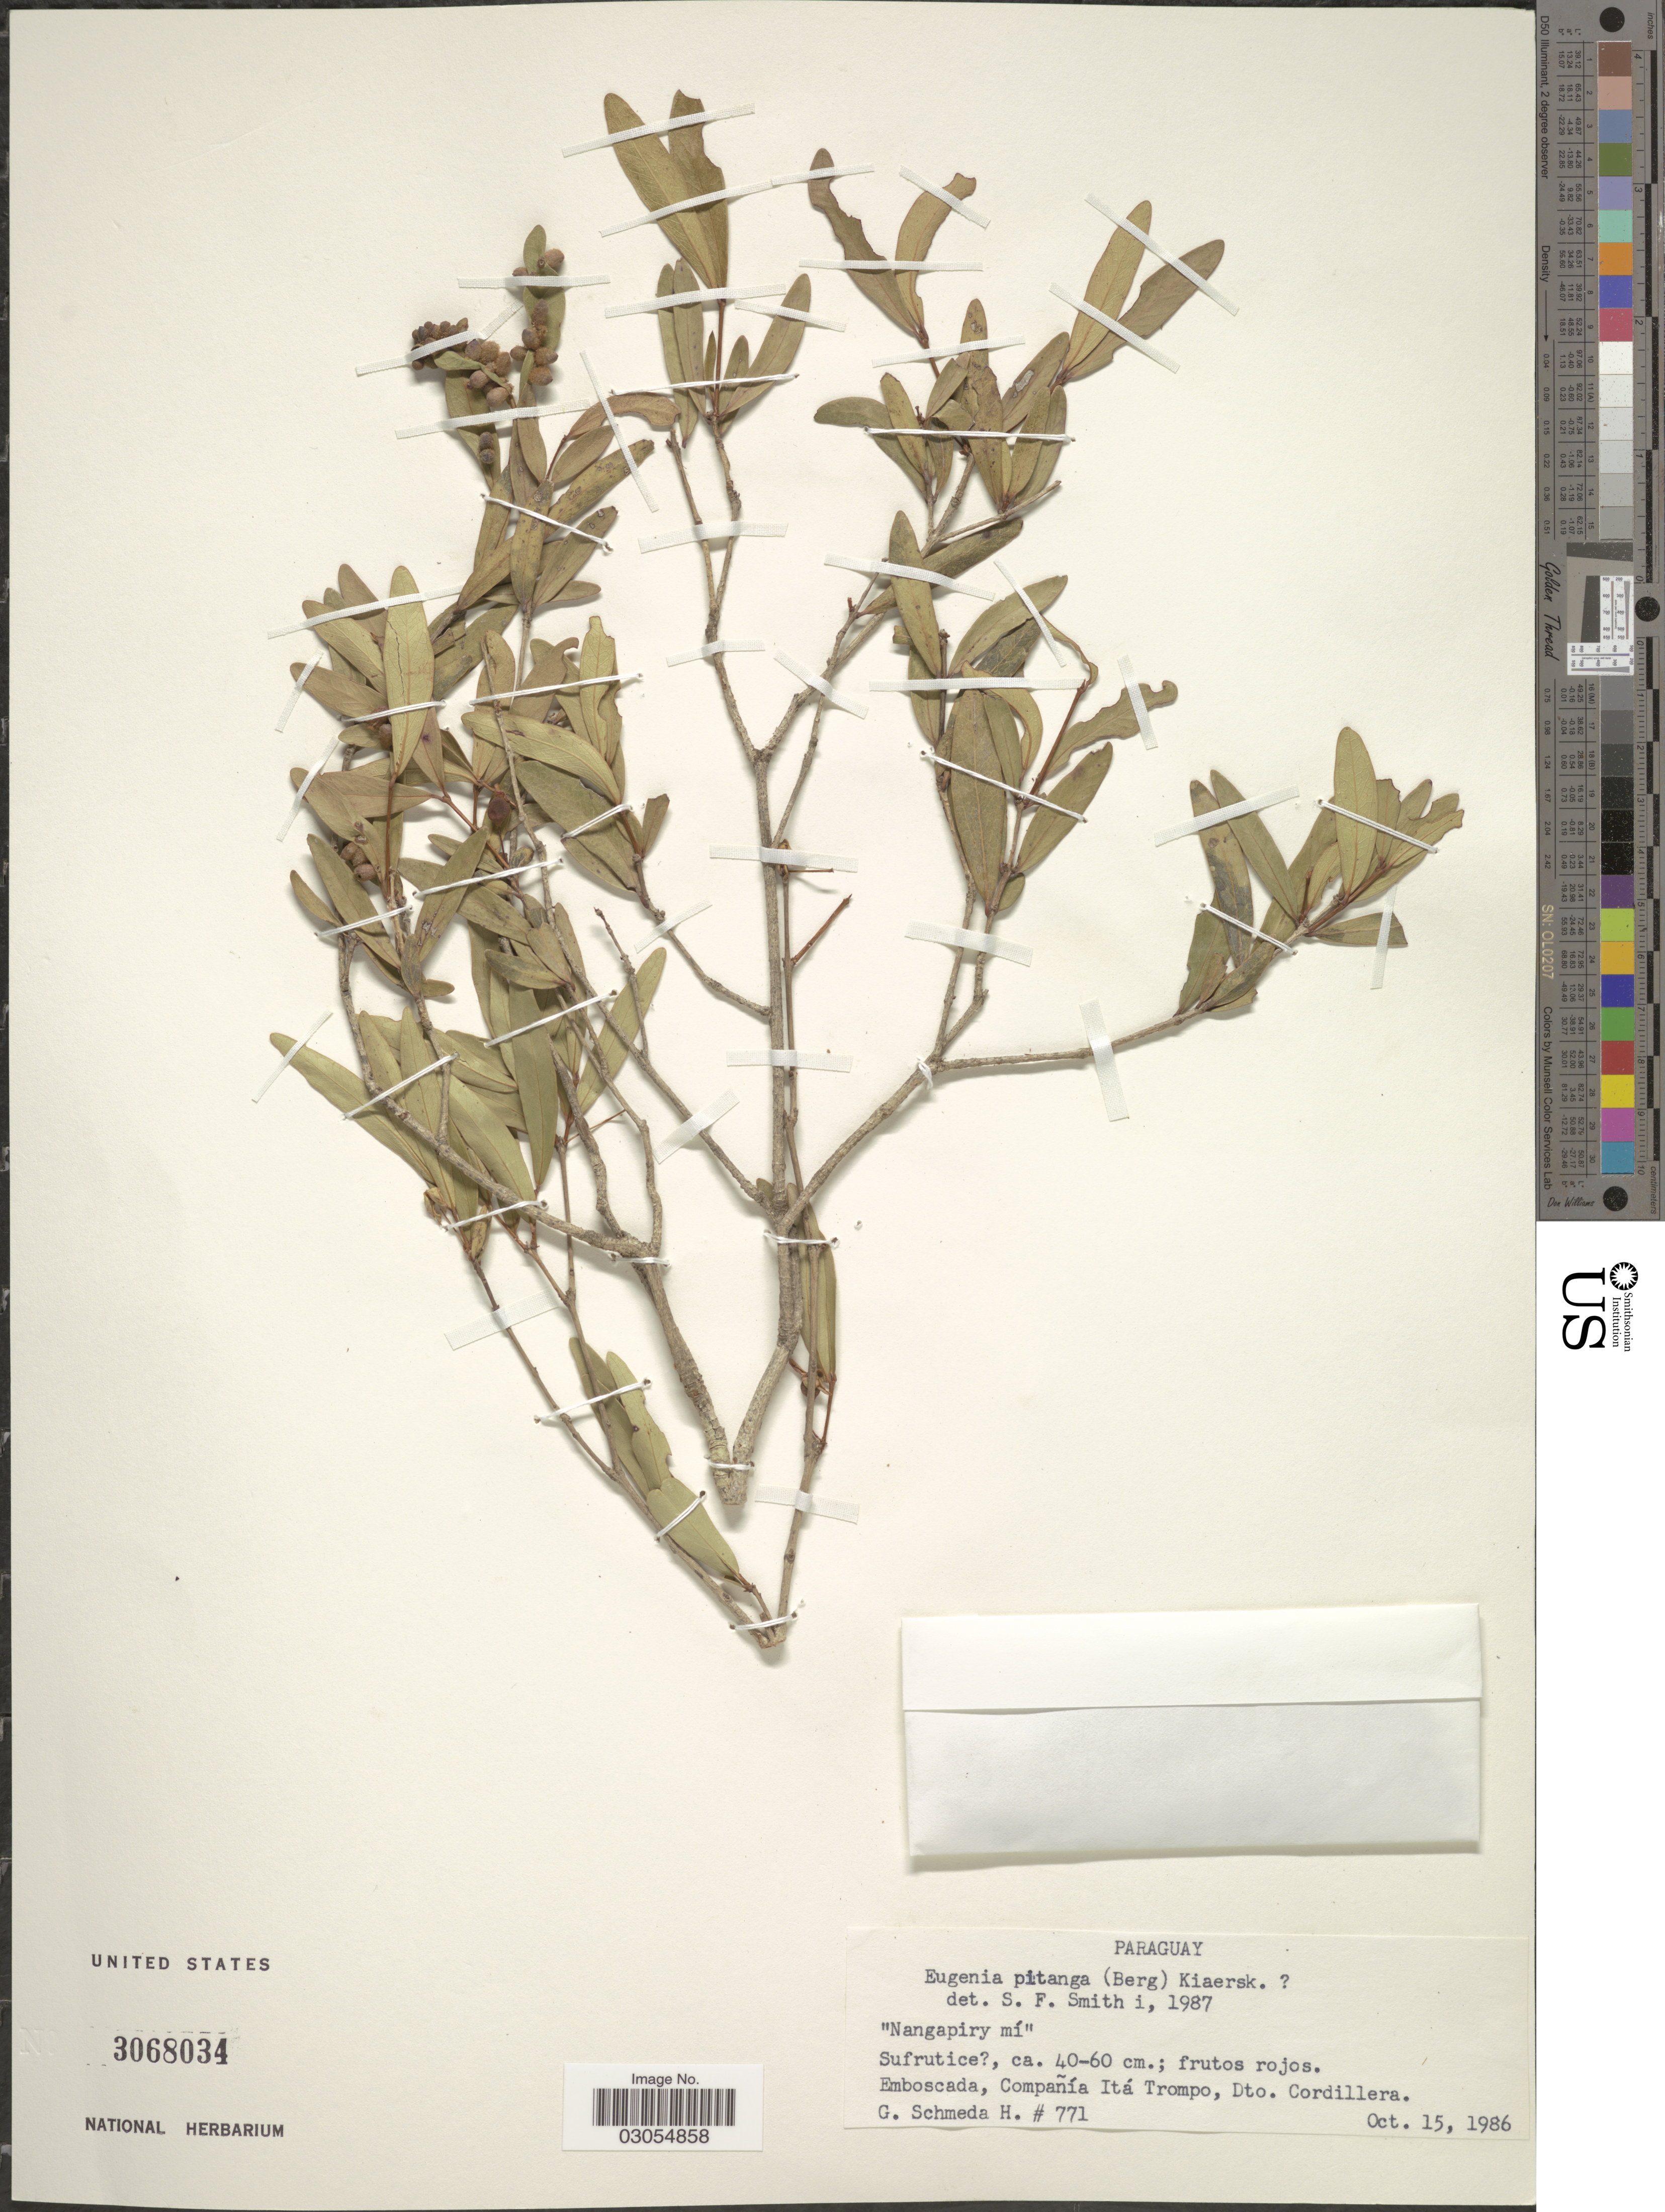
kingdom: Plantae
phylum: Tracheophyta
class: Magnoliopsida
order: Myrtales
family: Myrtaceae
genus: Eugenia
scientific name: Eugenia pitanga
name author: (O. Berg) Nied.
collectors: G. Schmeda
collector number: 771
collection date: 1986-10-15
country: Paraguay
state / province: Cordillera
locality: Emboscada, Compañía Itá Trompo, Dto. Cordillera.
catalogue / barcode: US 3068034